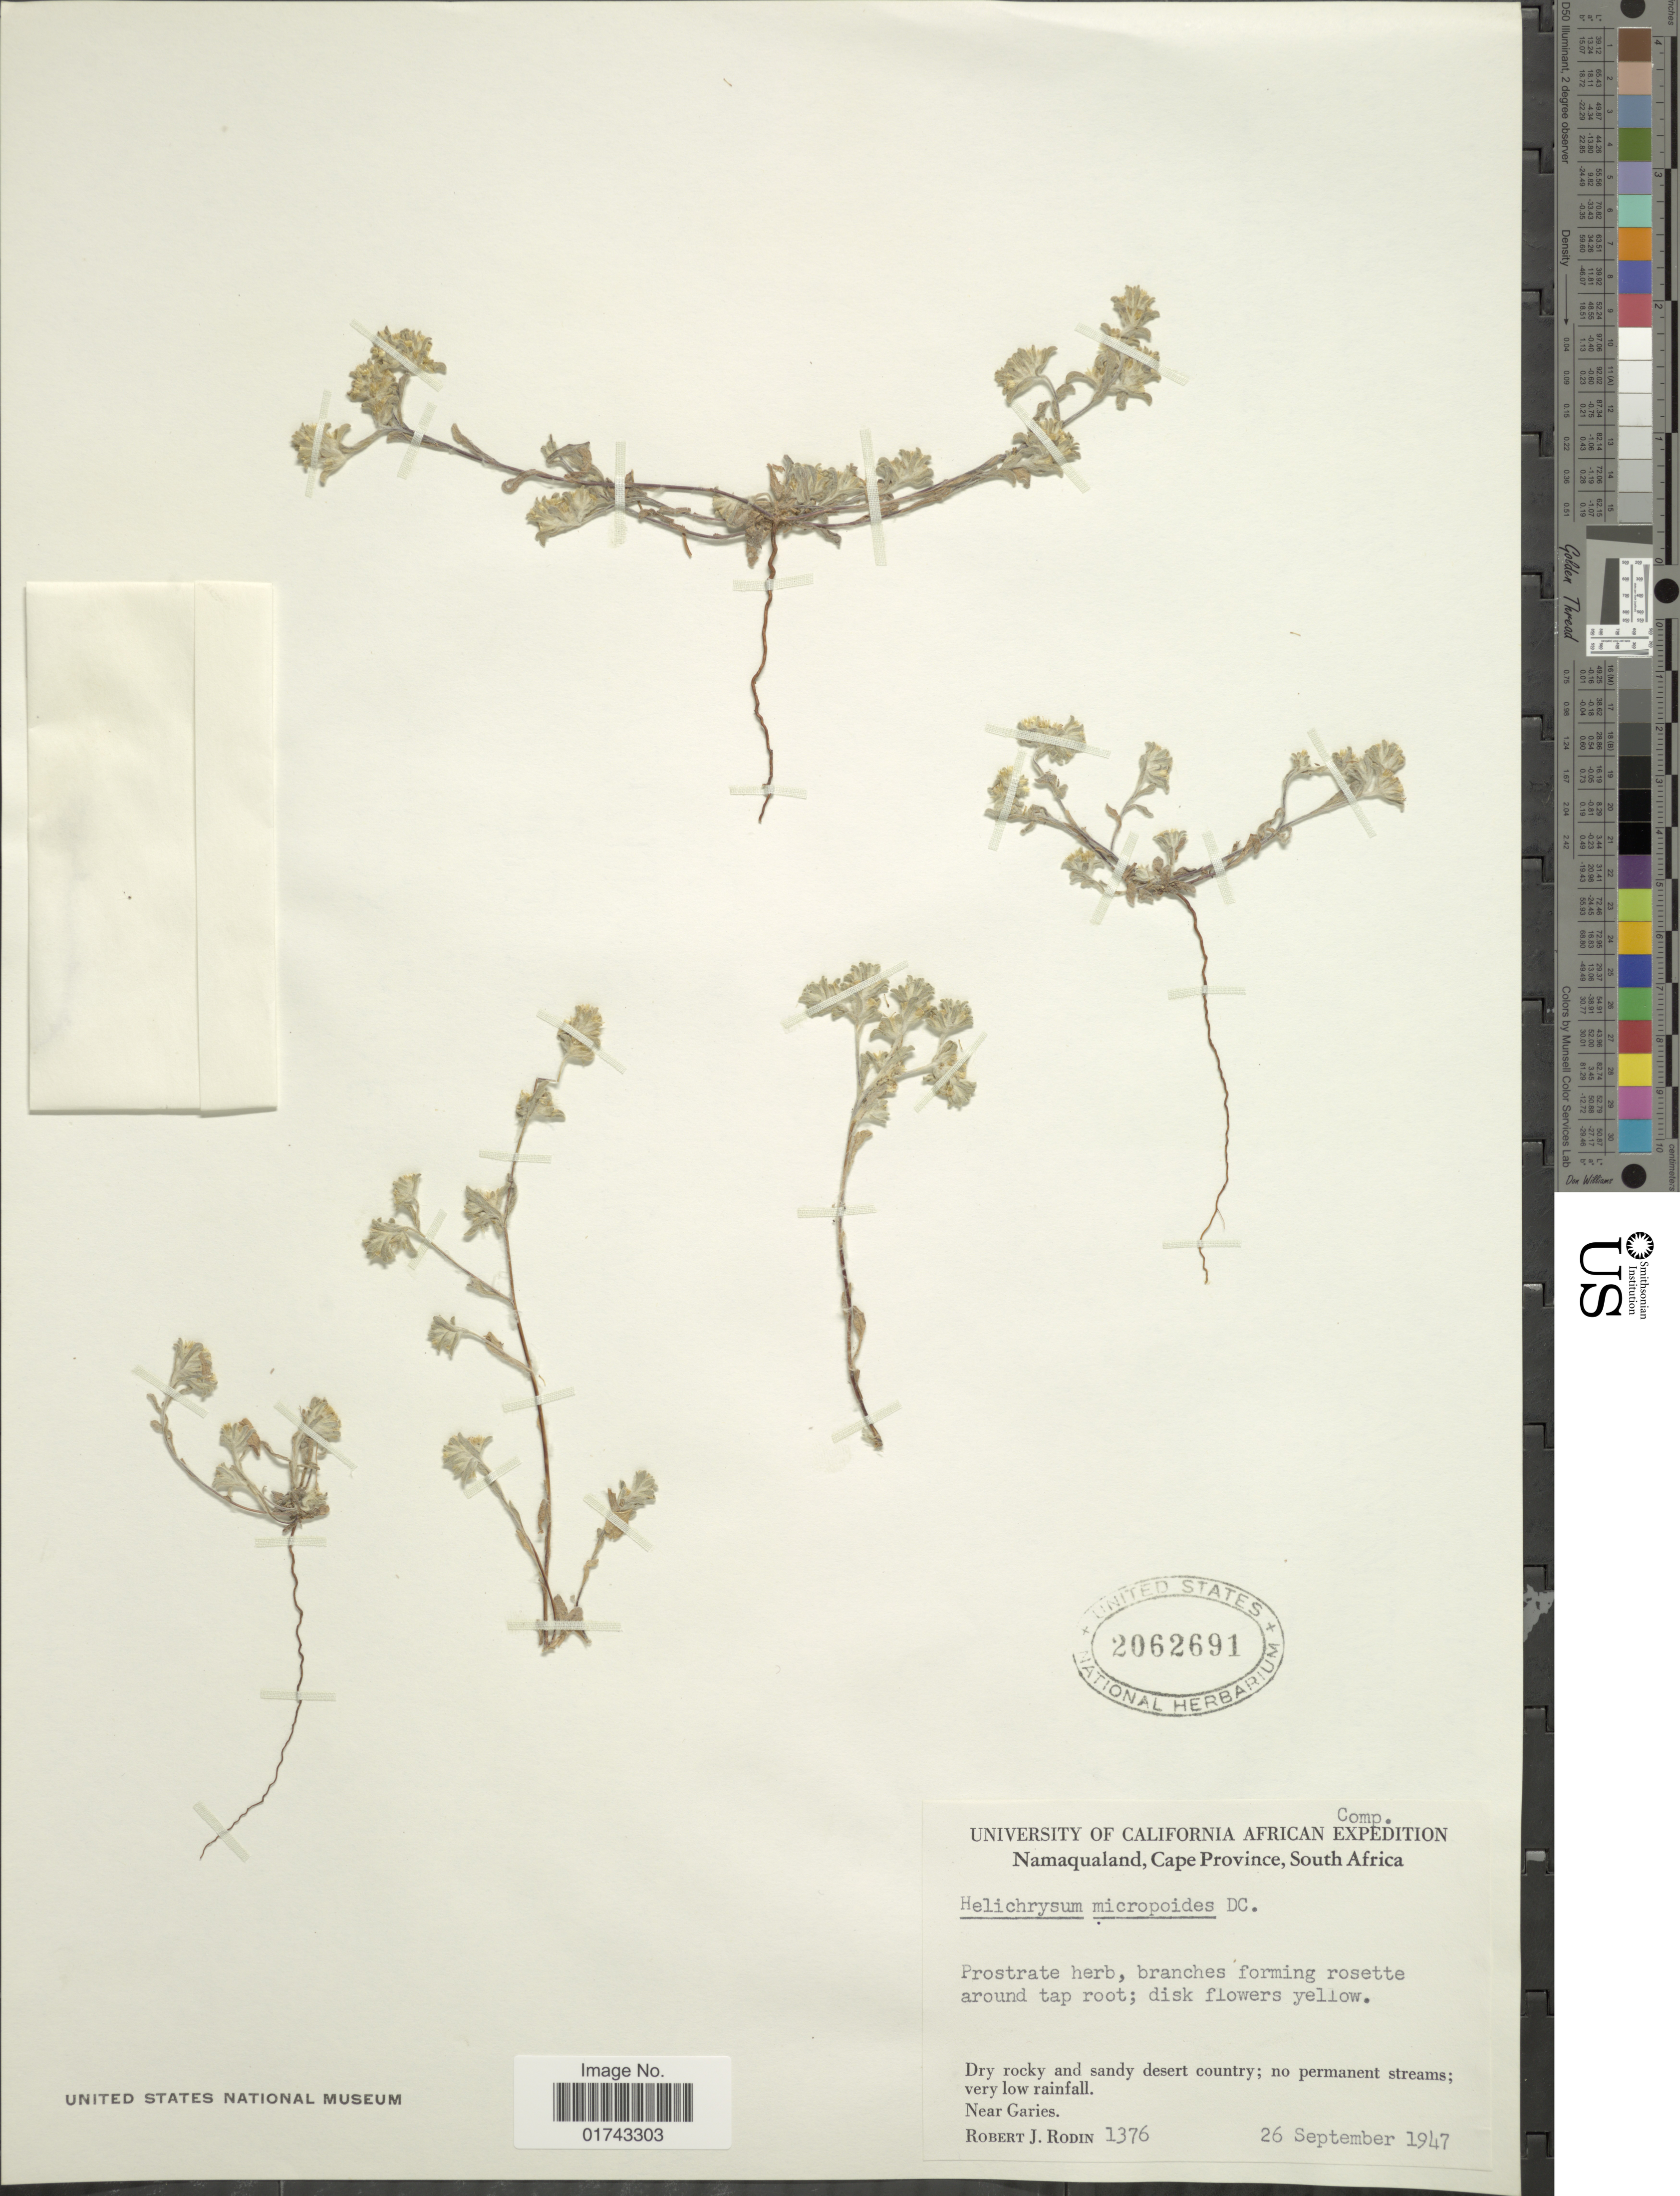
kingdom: Plantae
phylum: Tracheophyta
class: Magnoliopsida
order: Asterales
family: Asteraceae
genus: Helichrysum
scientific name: Helichrysum micropoides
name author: DC.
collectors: R. J. Rodin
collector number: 1376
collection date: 1947-09-26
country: South Africa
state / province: Northern Cape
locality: Namaqualand, Cape Province, South Africa, Near Garies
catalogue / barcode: US 2062691